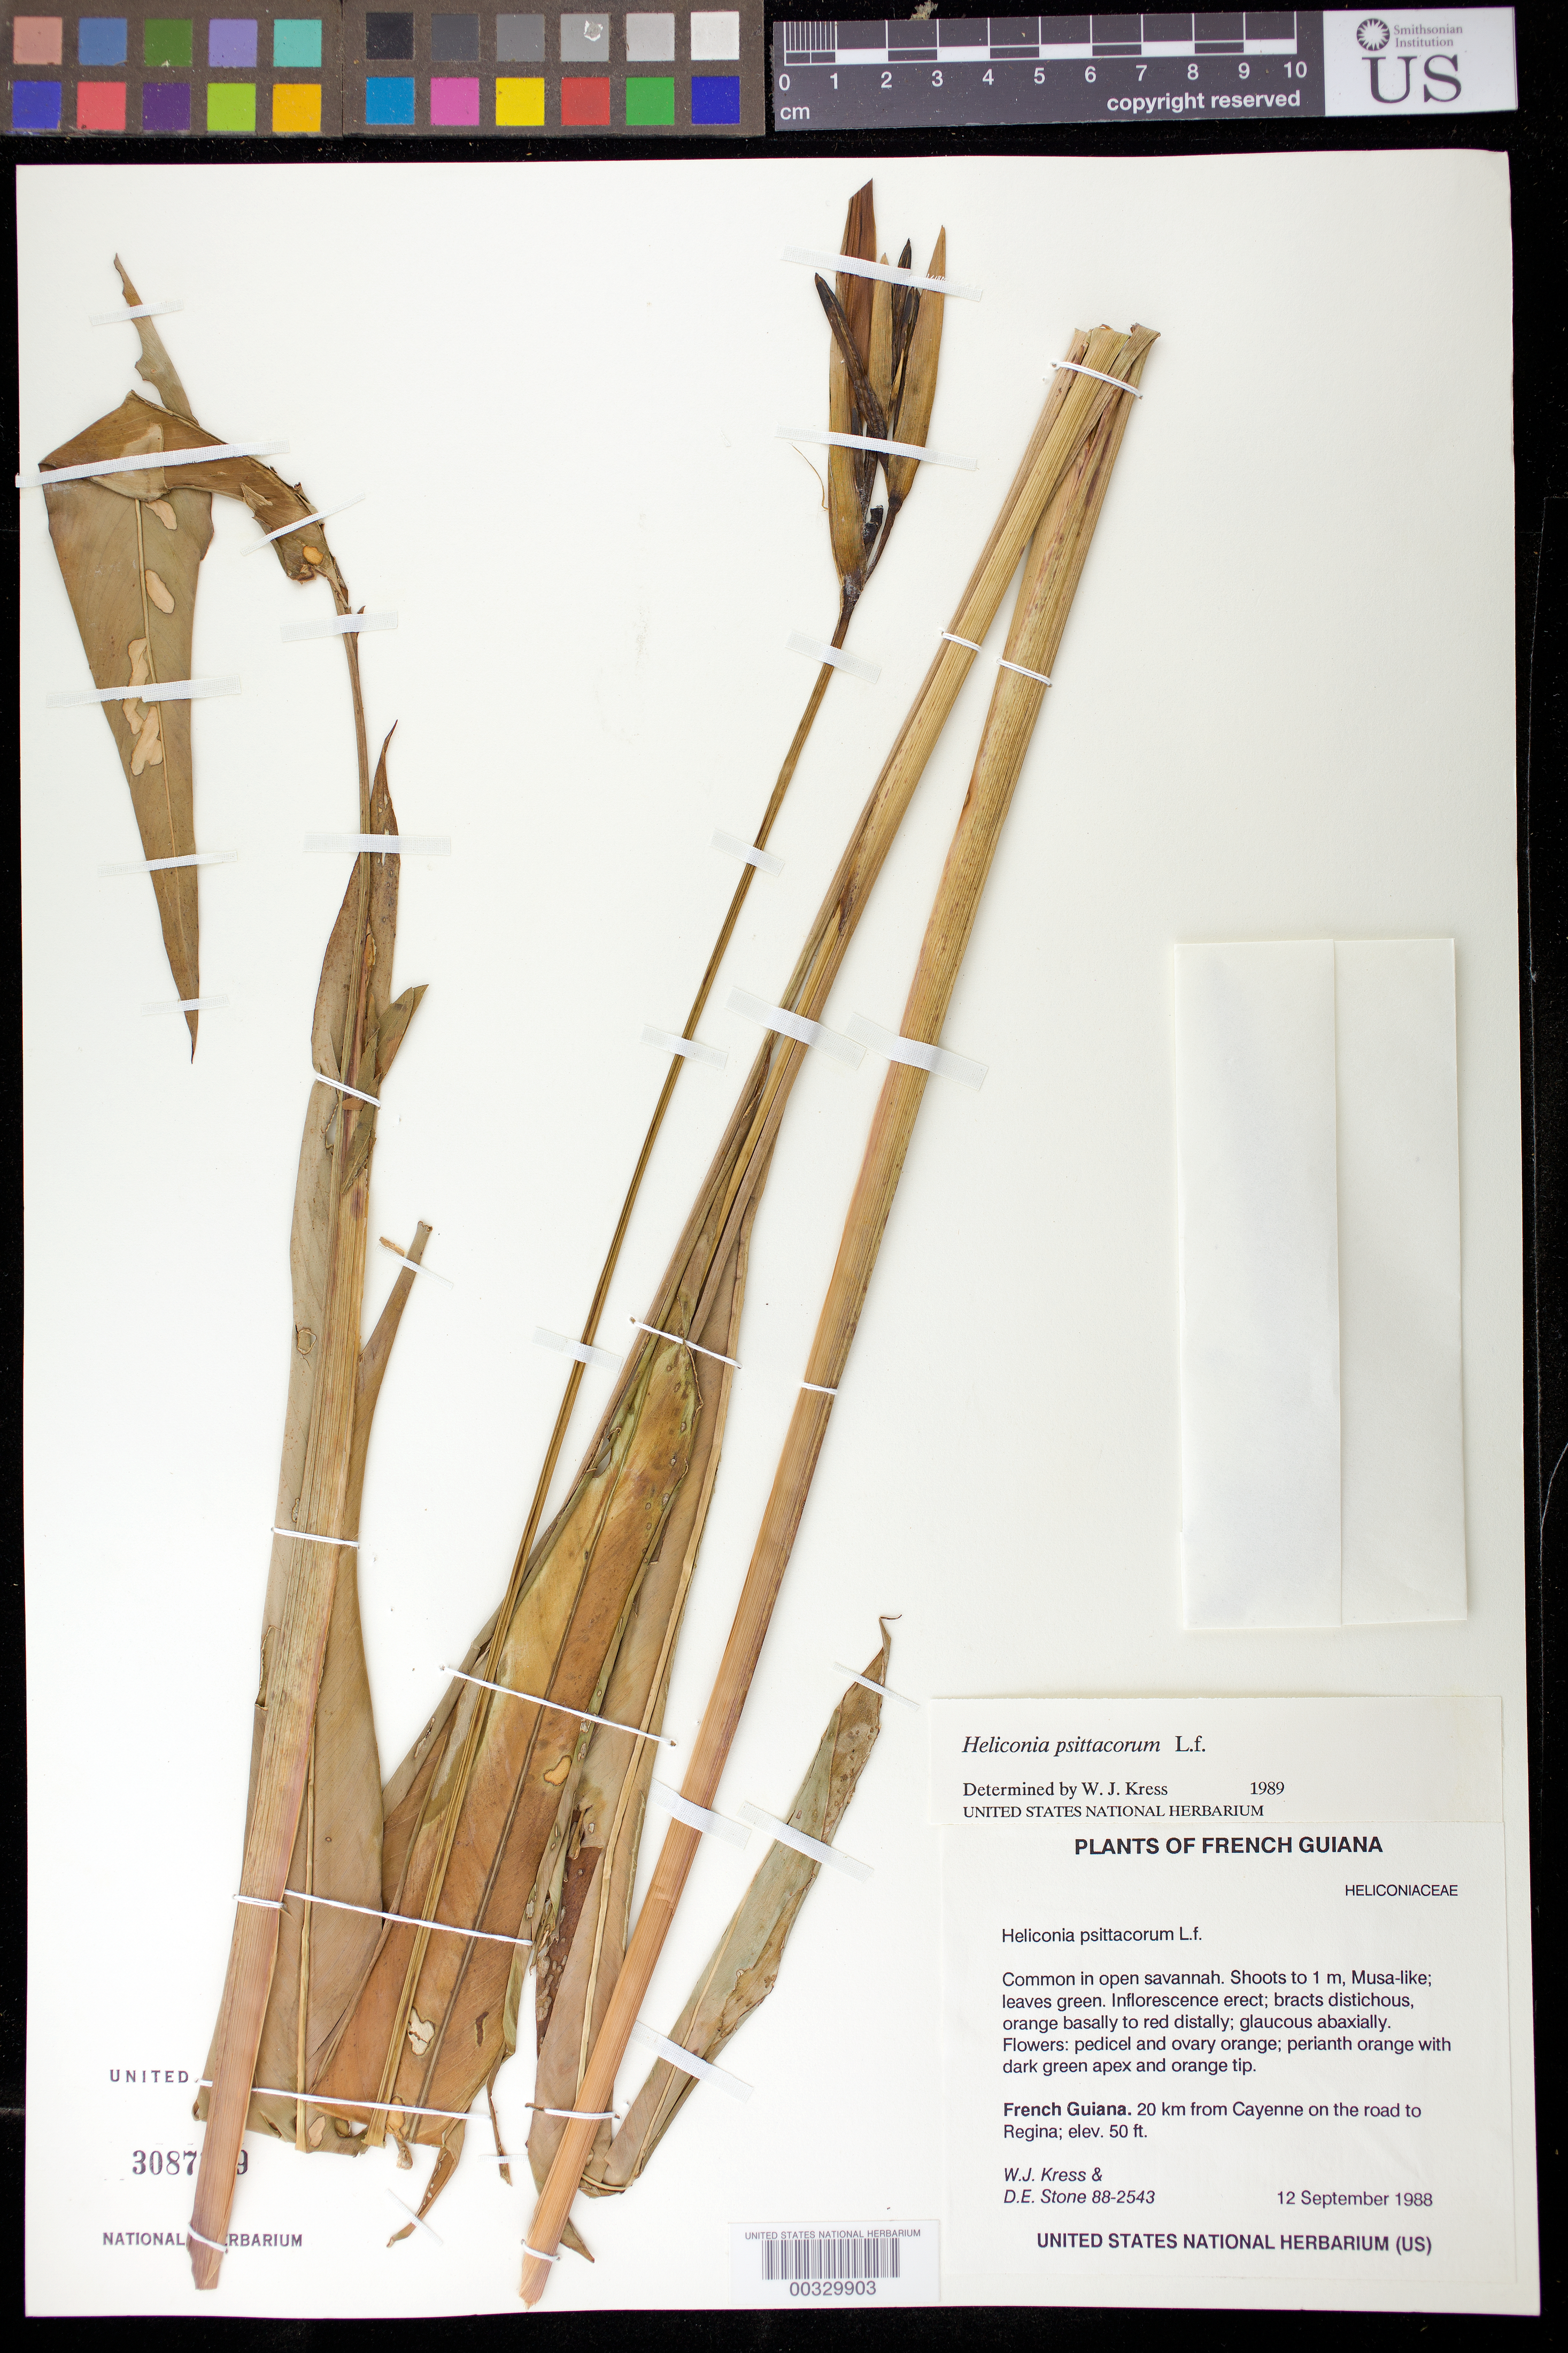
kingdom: Plantae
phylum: Tracheophyta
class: Liliopsida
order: Zingiberales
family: Heliconiaceae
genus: Heliconia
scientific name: Heliconia psittacorum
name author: L. f.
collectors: W. J. Kress & D. E. Stone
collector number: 88-2543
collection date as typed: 12 Sep 1988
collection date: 1988-09-12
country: French Guiana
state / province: Cayenne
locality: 20 km from cayenne on road to regina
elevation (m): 15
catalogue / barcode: US 3087369